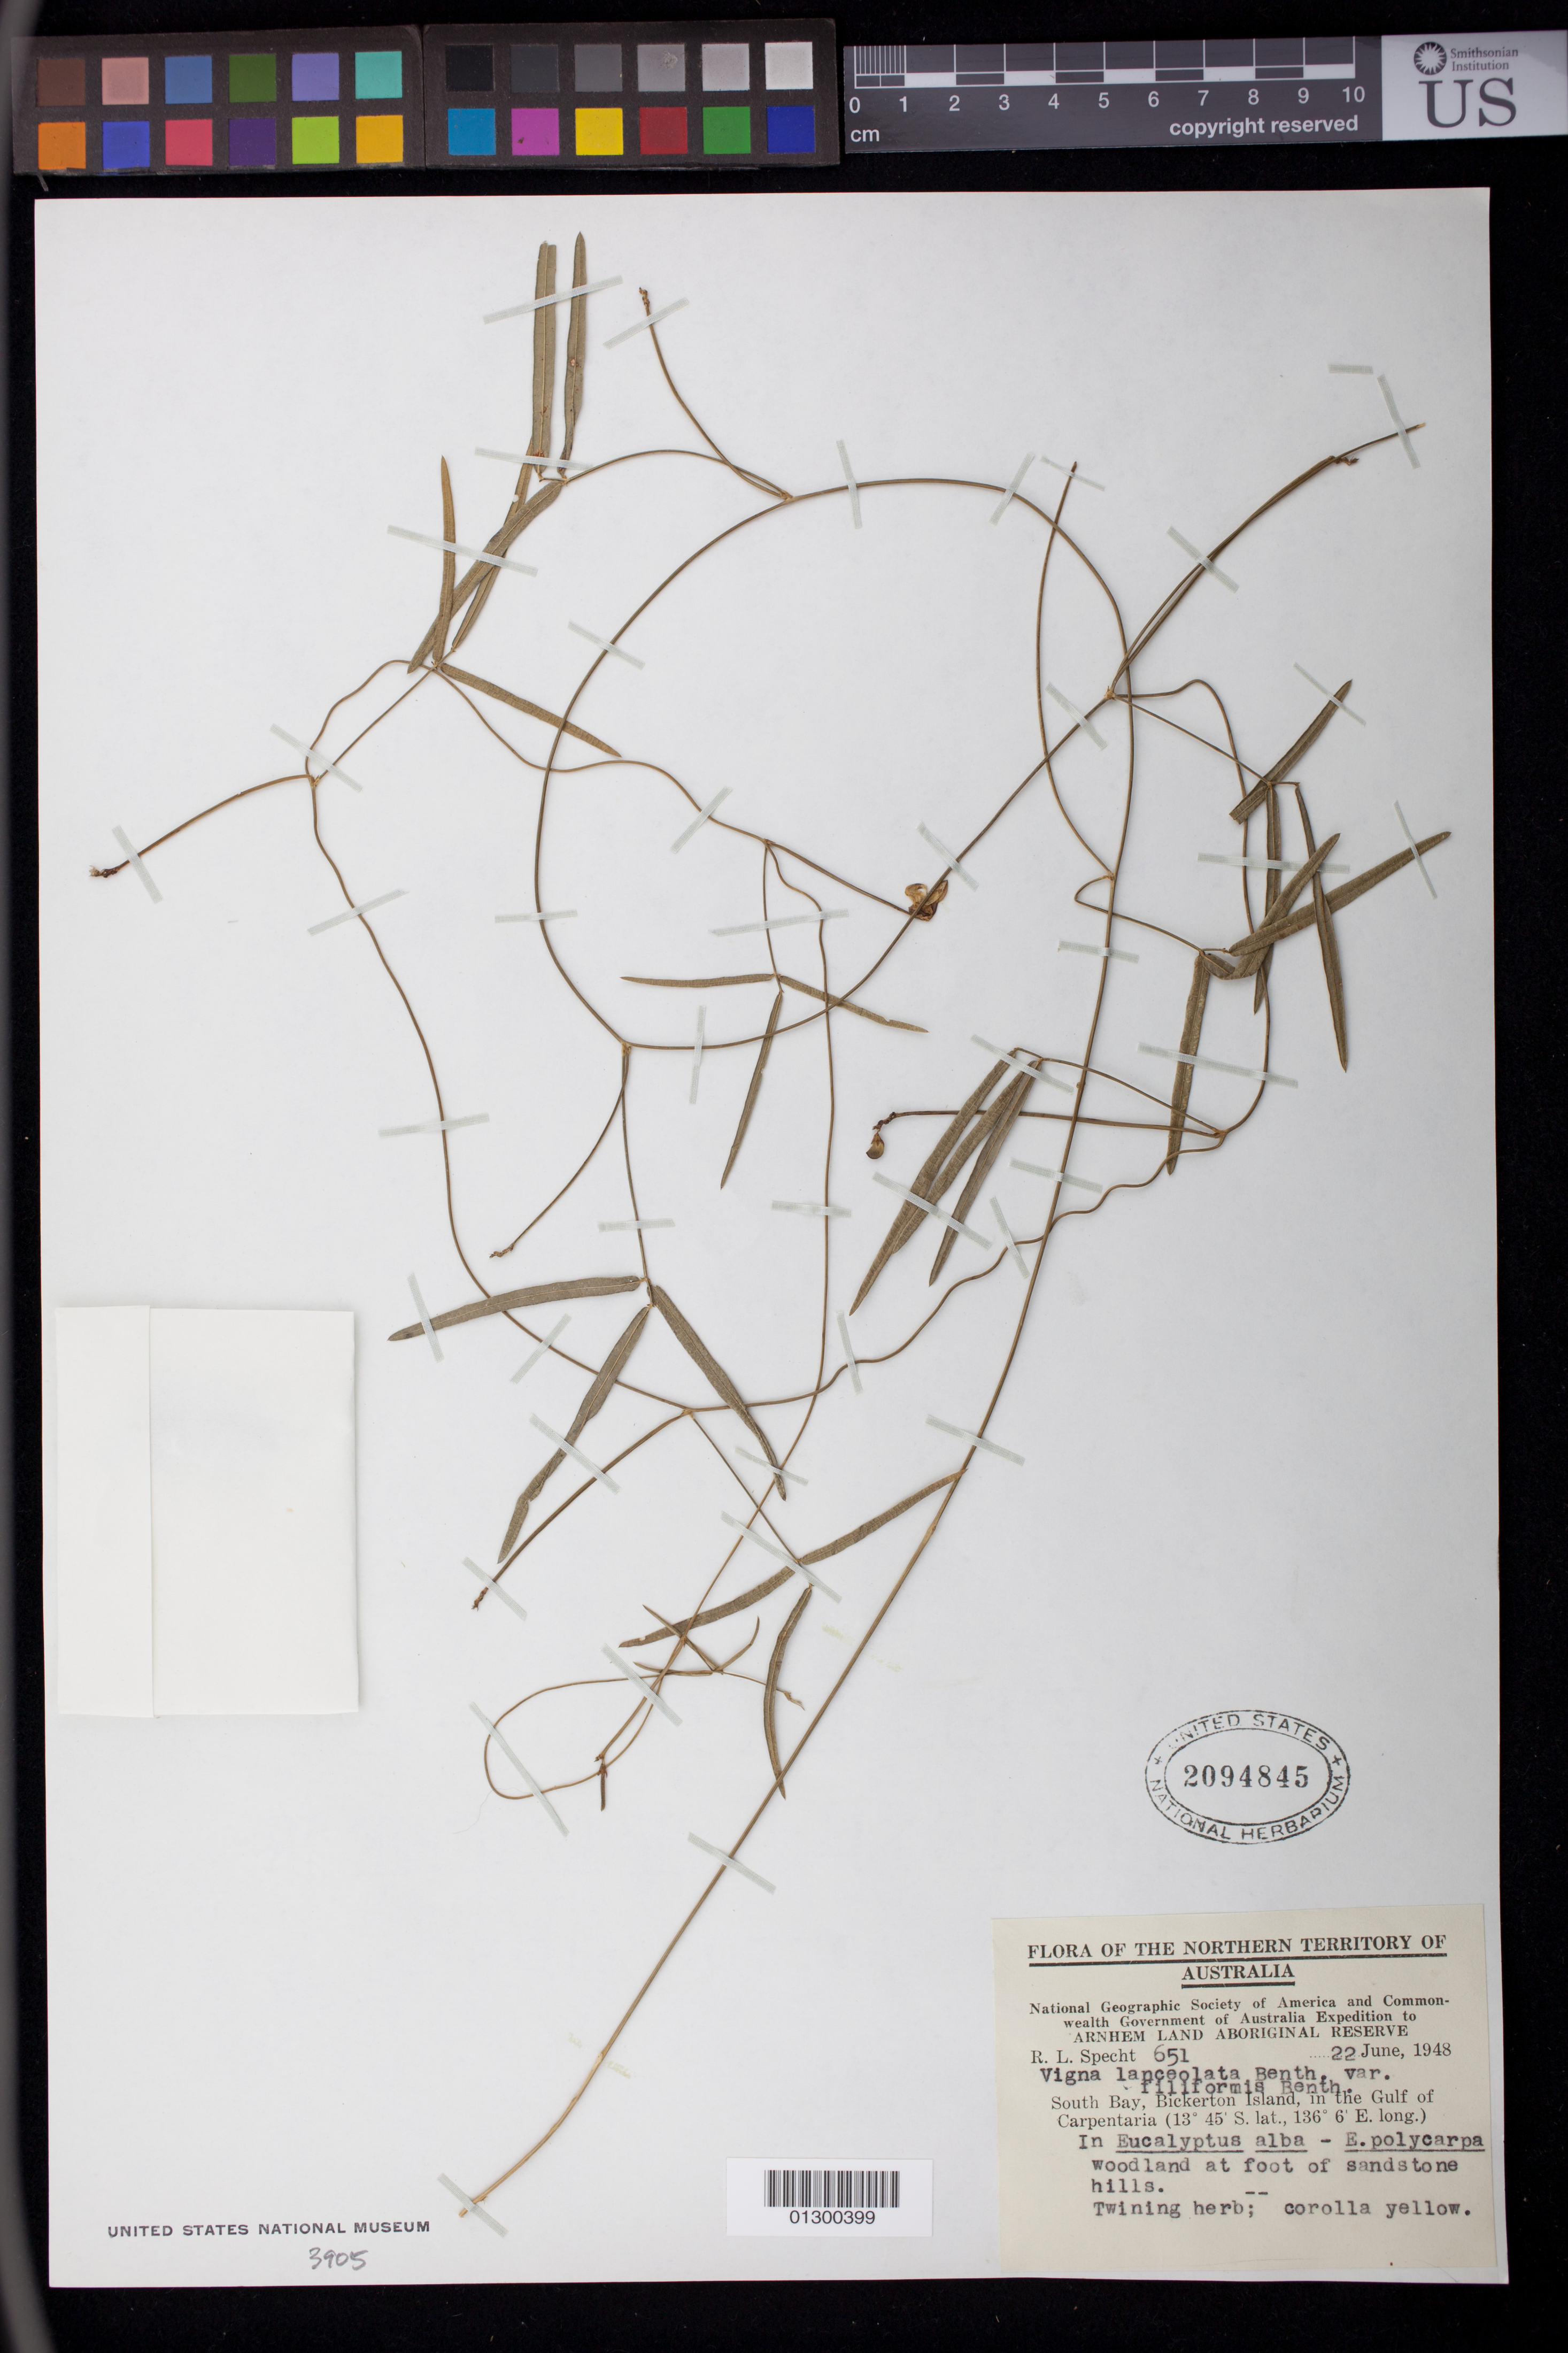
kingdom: Plantae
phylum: Tracheophyta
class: Magnoliopsida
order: Fabales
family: Fabaceae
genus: Vigna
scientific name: Vigna lanceolata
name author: Benth.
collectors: R. L. Specht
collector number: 651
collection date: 1948-06-22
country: Australia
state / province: Northern Territory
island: Bickerton Island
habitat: In Eucalyptus alba- E. polycarpa woodland at foot of sandstone hills.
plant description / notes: Twining herb; corolla yellow.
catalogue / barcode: US 2094845